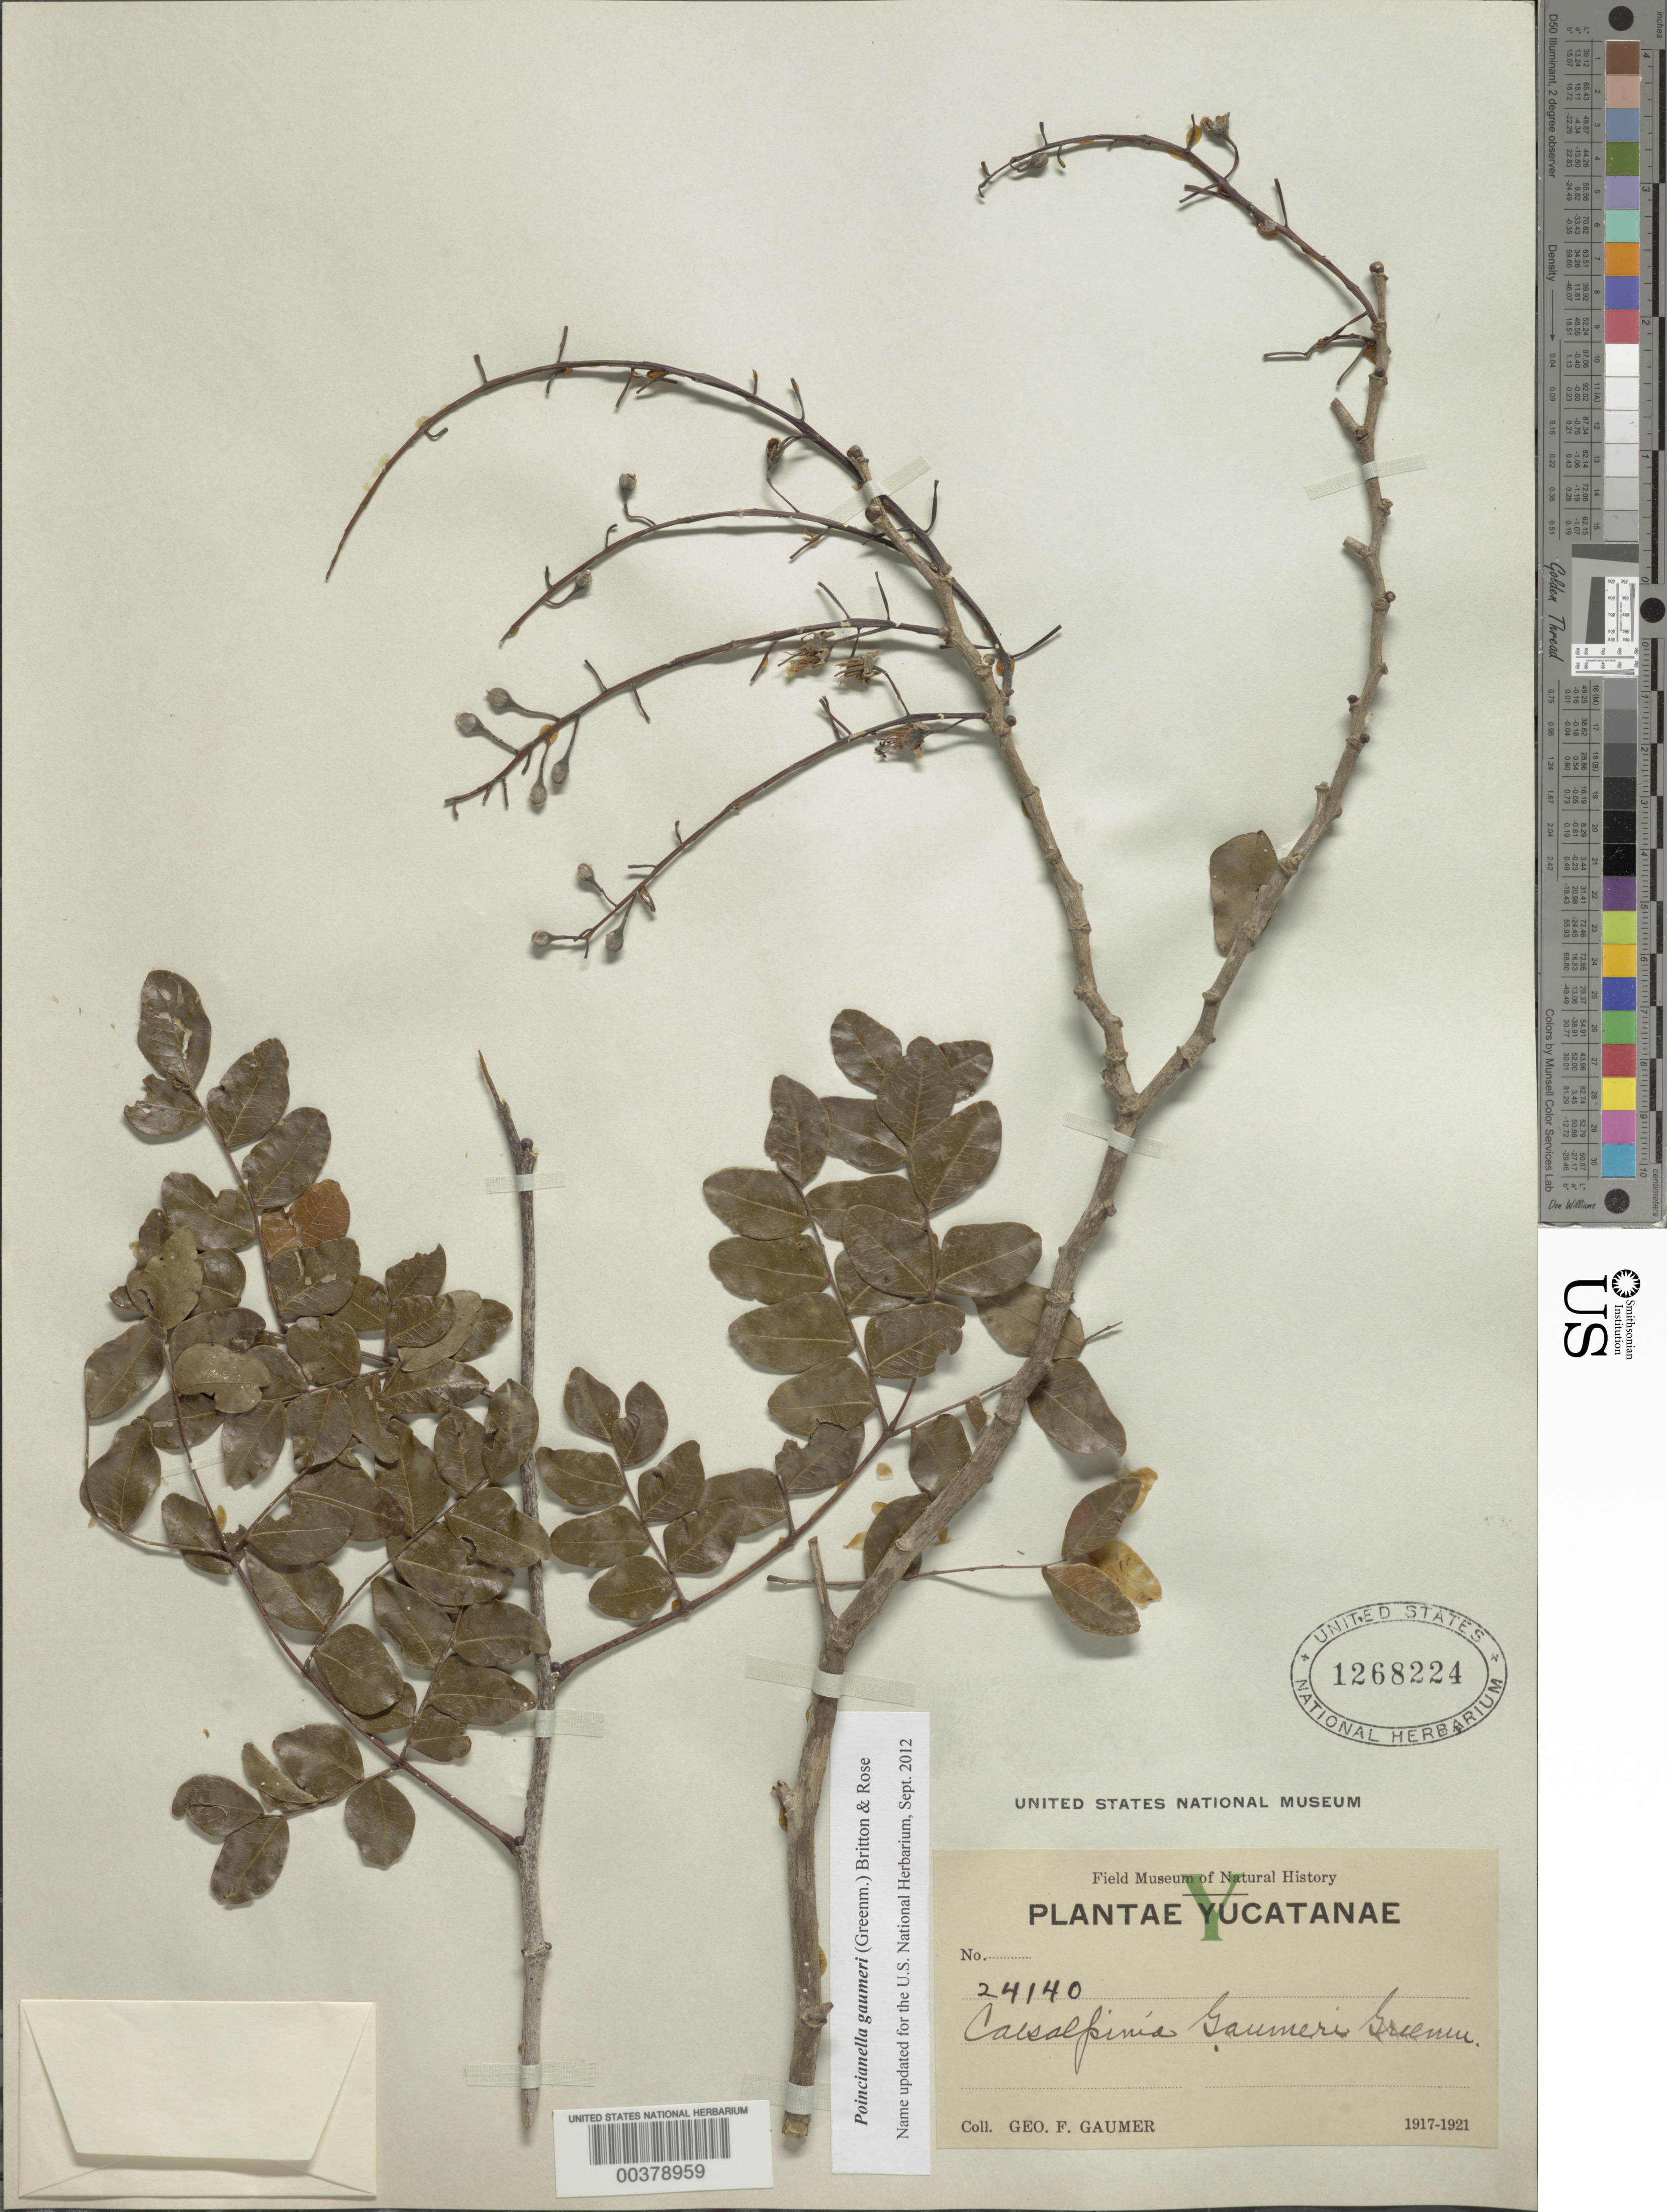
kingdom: Plantae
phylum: Tracheophyta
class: Magnoliopsida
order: Fabales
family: Fabaceae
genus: Cenostigma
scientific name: Cenostigma gaumeri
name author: (Greenm.) Gagnon & G.P. Lewis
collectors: G. F. Gaumer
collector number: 24140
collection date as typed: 1917 to -- -- 1921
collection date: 1917/1921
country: Mexico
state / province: Yucatán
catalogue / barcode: US 1268224